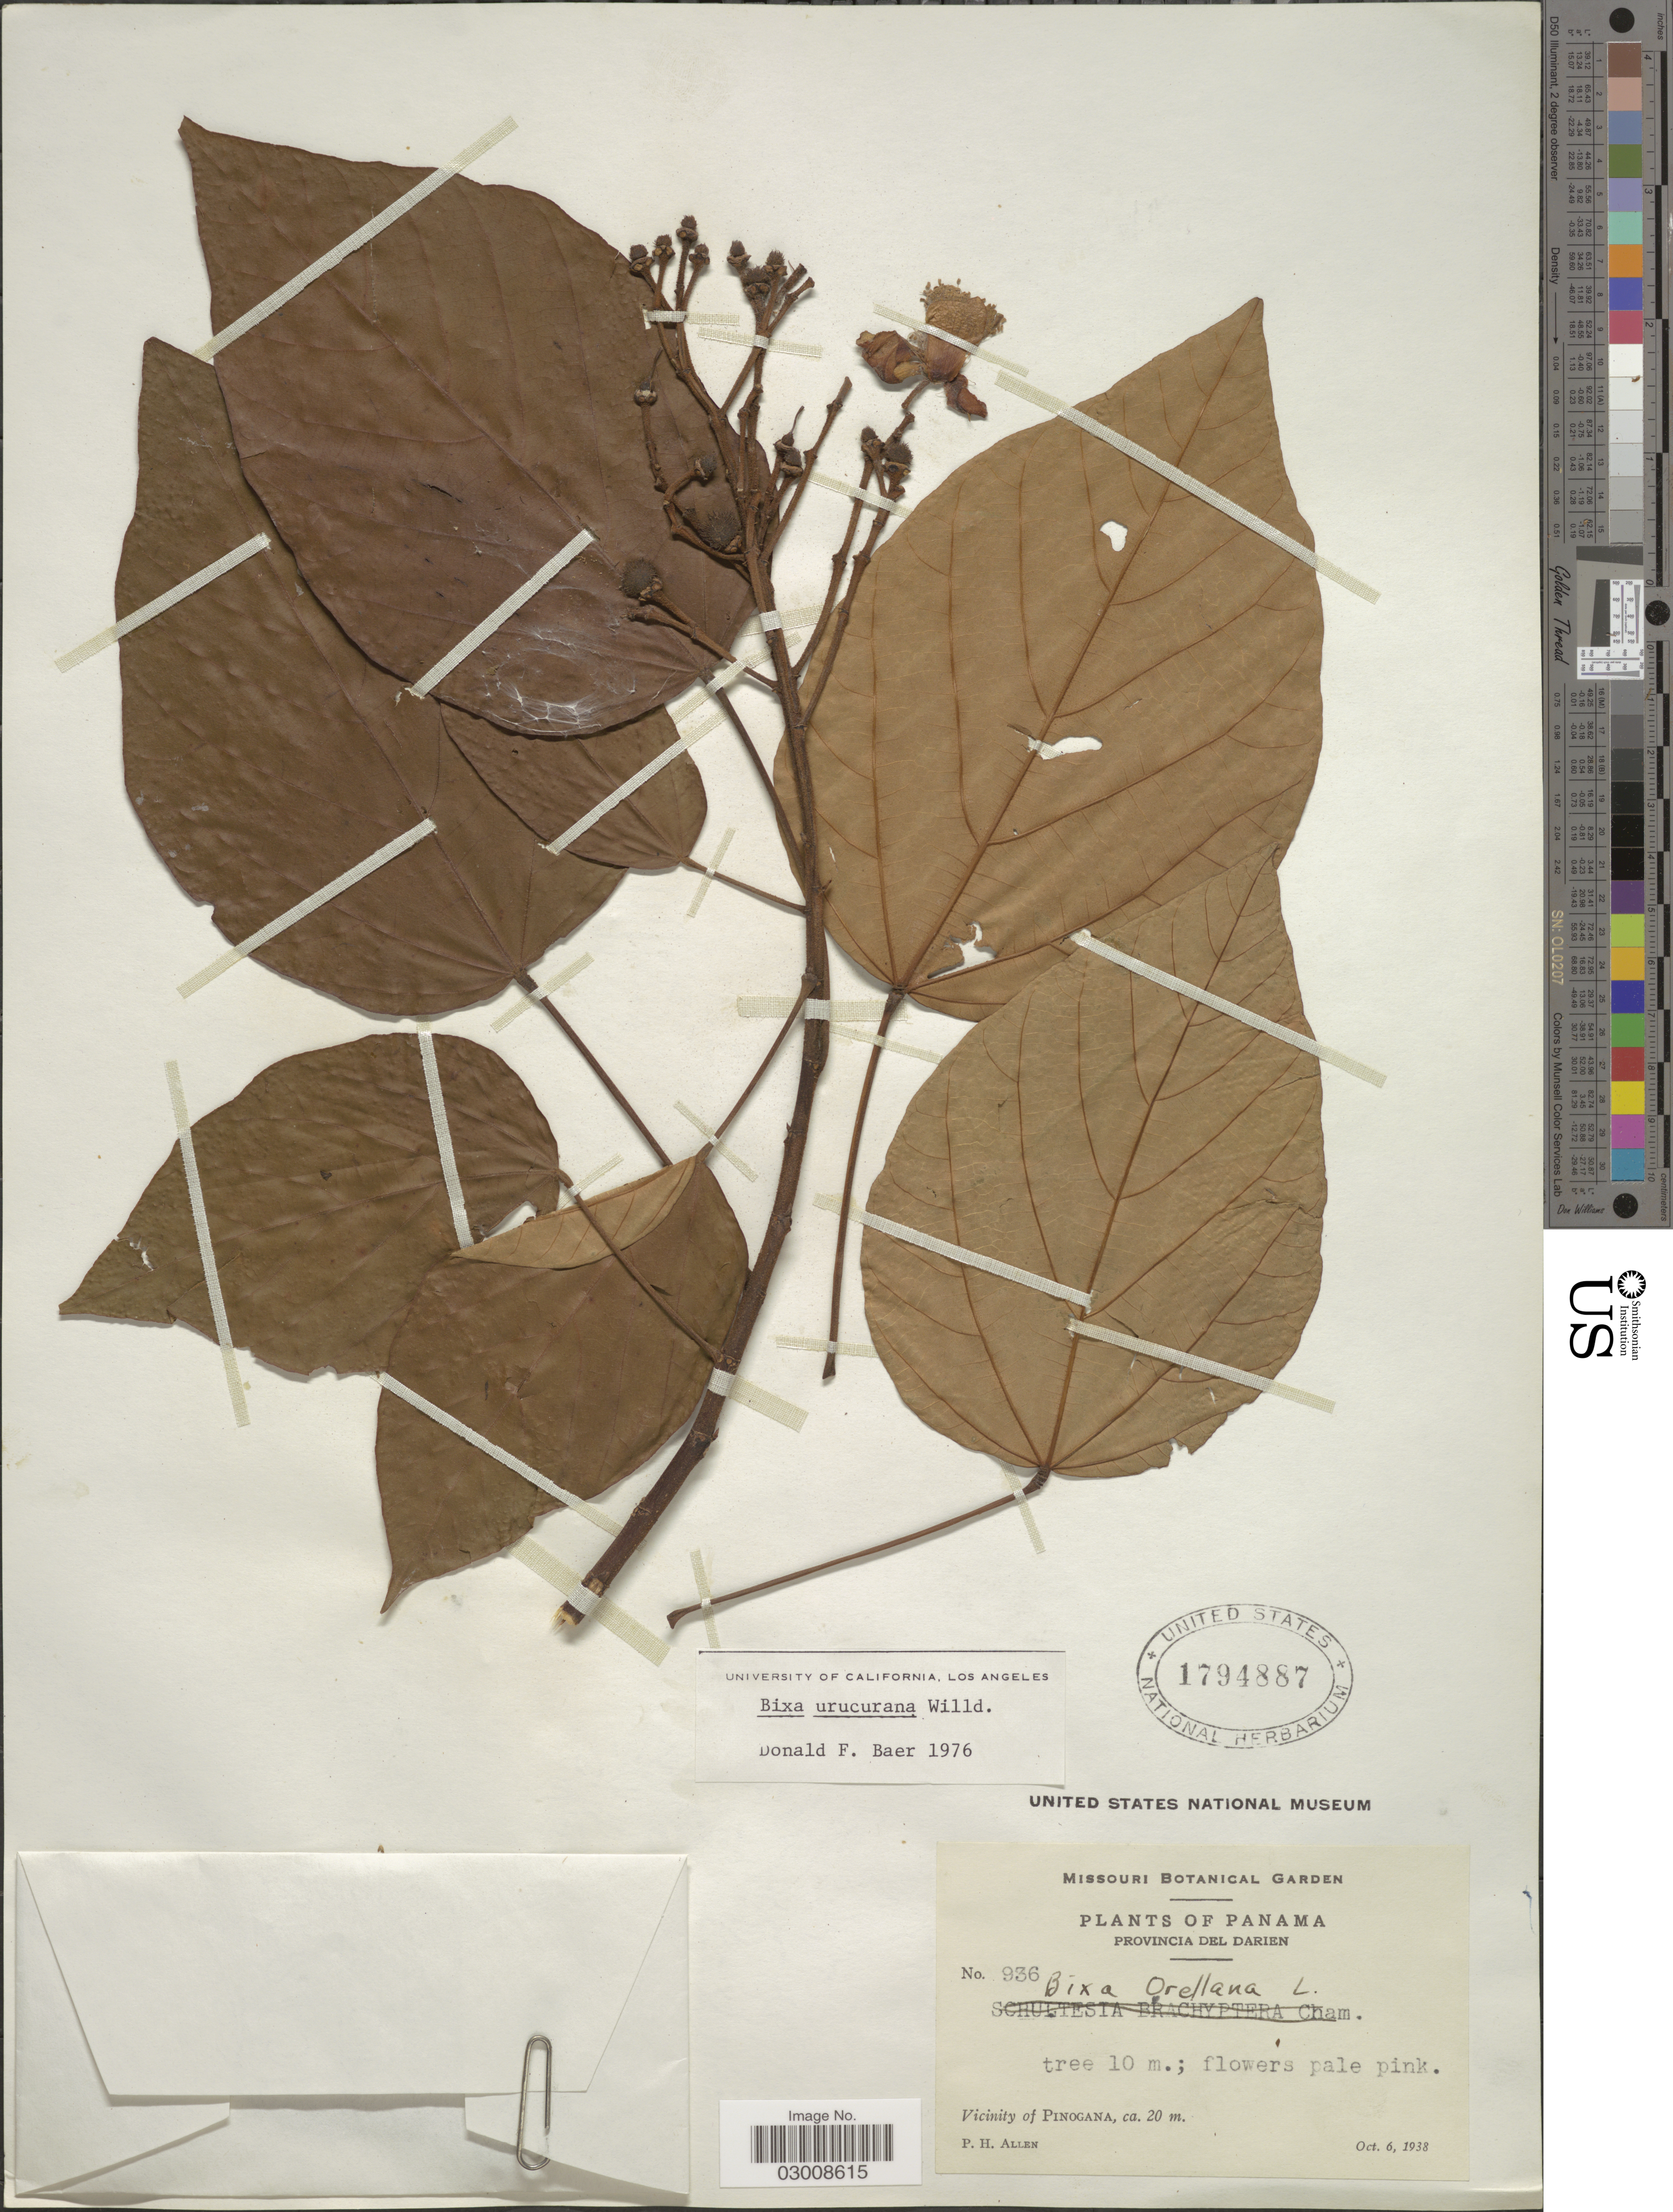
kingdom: Plantae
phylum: Tracheophyta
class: Magnoliopsida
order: Malvales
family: Bixaceae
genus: Bixa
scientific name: Bixa urucurana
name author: Willd.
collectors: P. H. Allen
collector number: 936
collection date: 1938-10-06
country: Panama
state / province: Darién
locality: Provincia Del Darien, Vicinity of Pinogana.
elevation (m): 20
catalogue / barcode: US 1794887